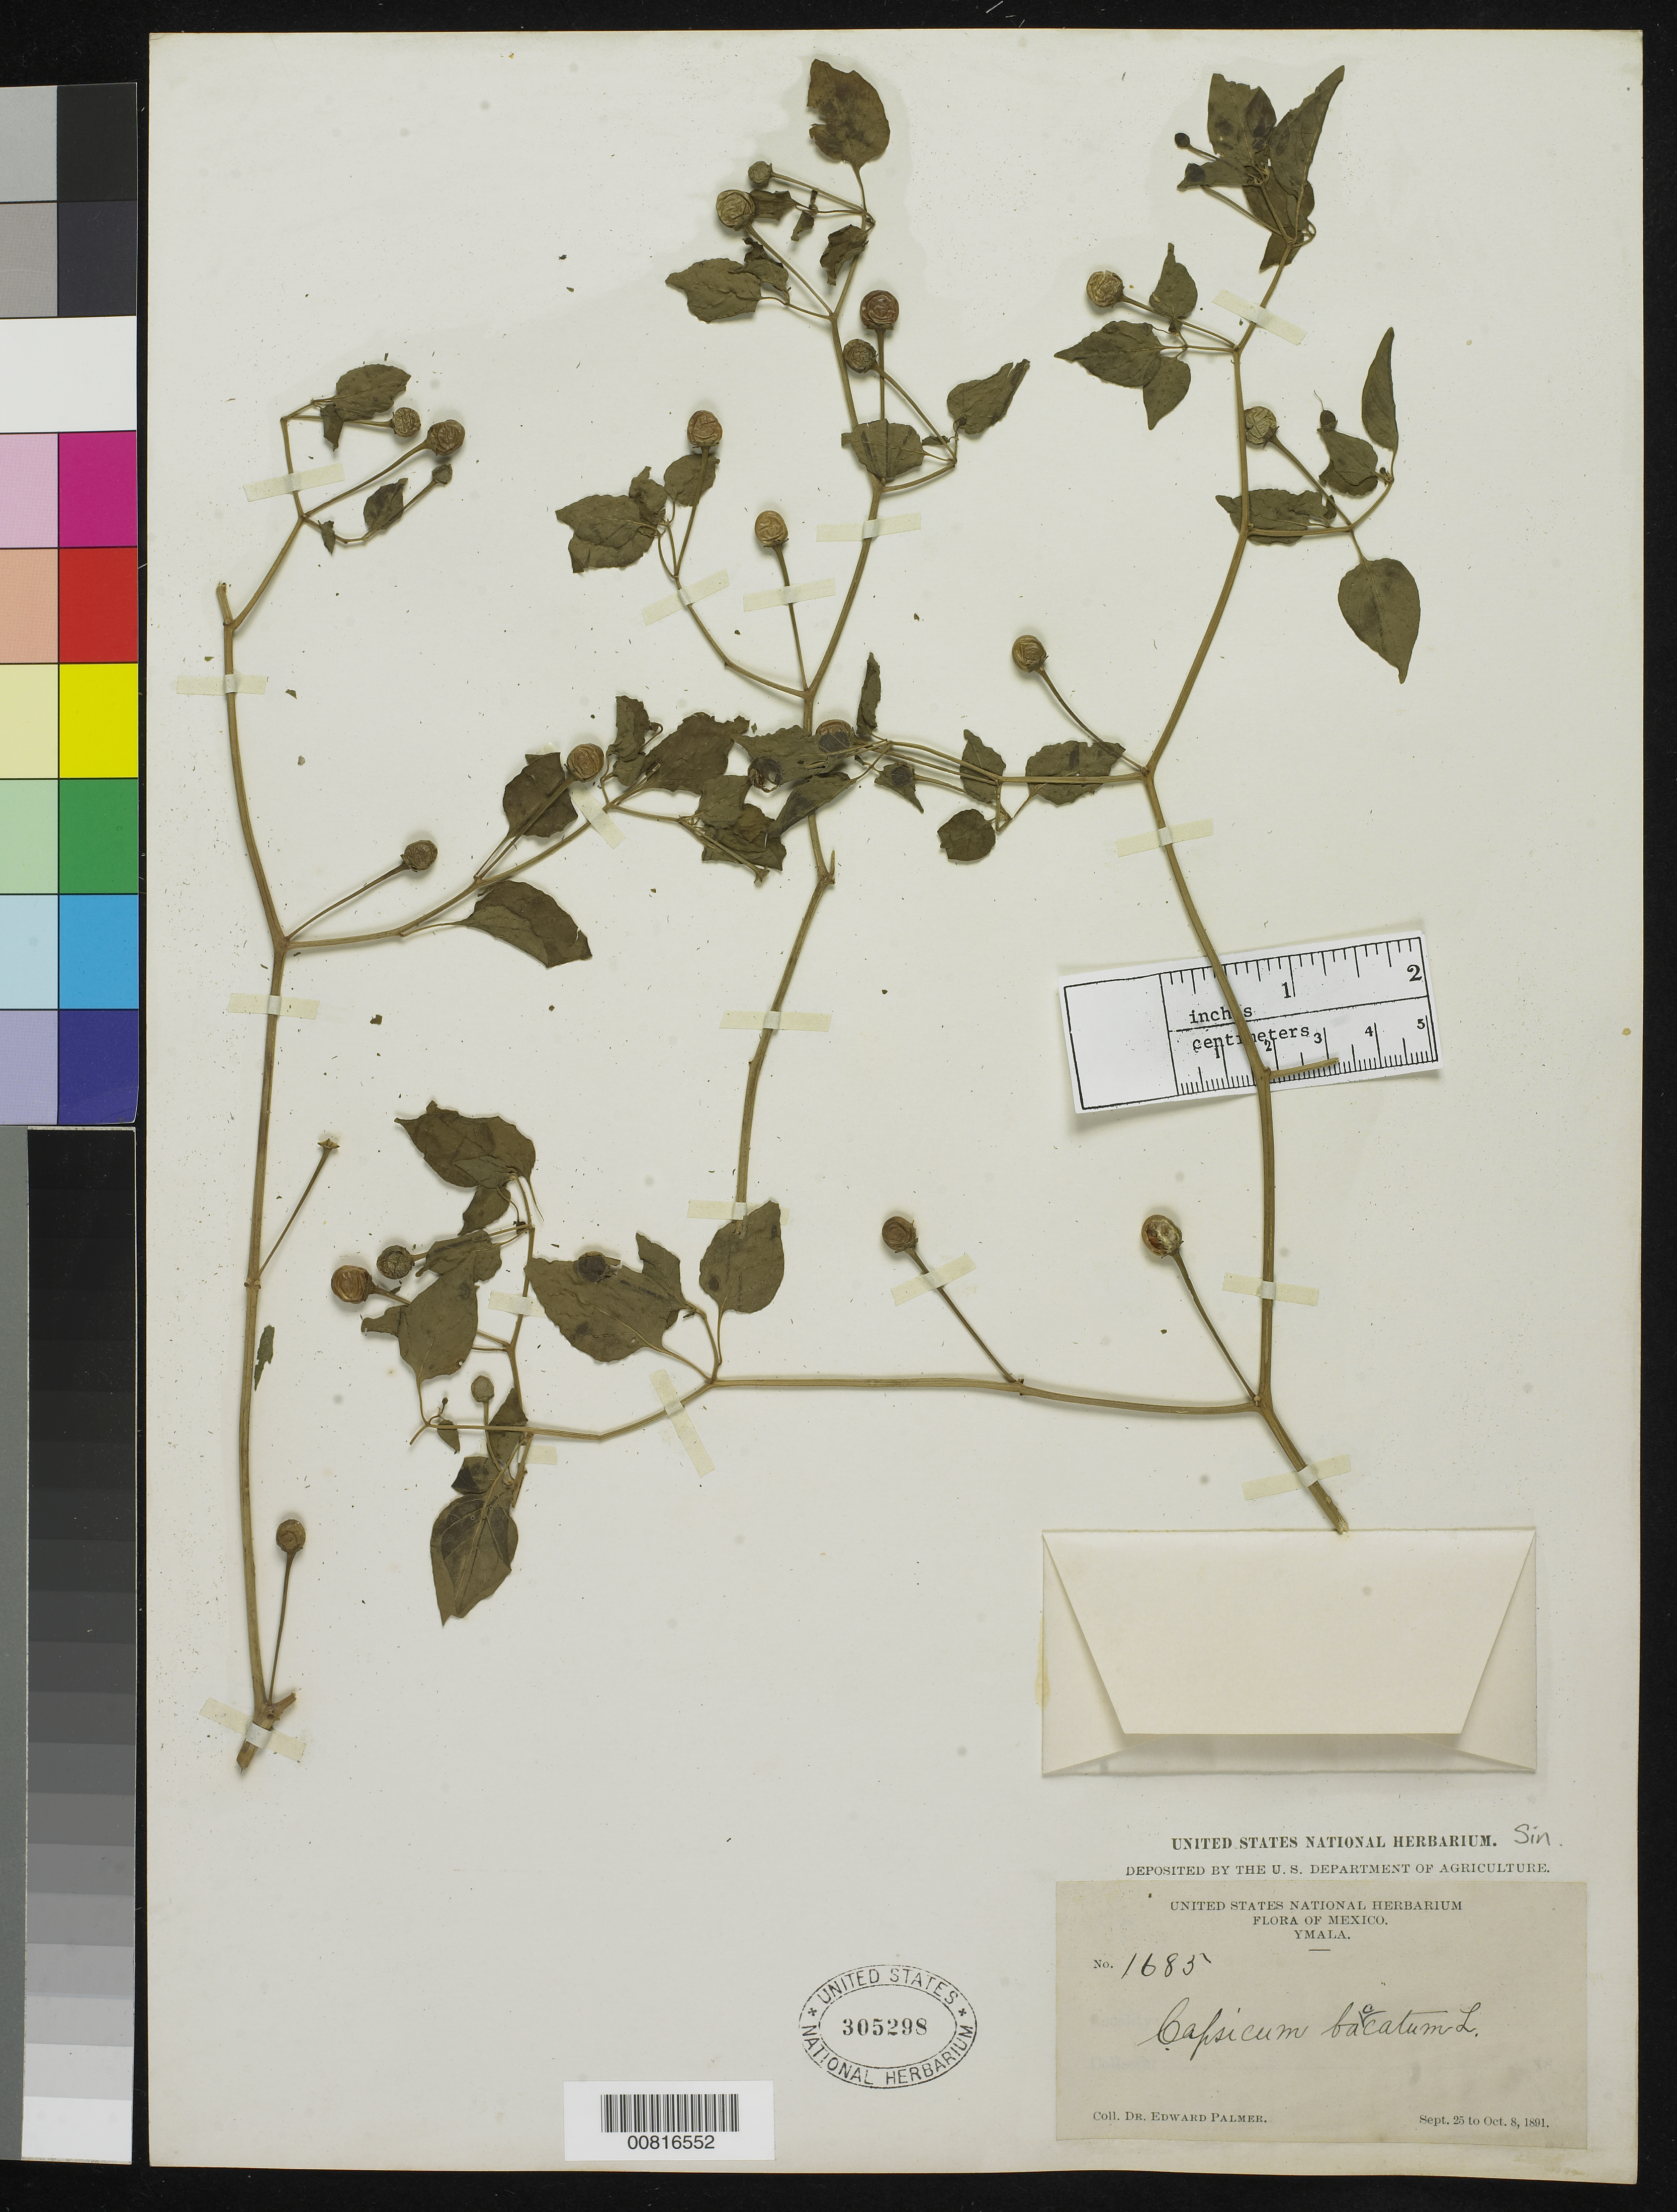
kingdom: Plantae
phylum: Tracheophyta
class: Magnoliopsida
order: Solanales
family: Solanaceae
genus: Capsicum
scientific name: Capsicum annuum var. glabriusculum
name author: (Dunal) Heiser & Pickersgill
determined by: Barboza, G. E., (CORD), Museo Botanico - Cordoba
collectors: E. Palmer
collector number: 1685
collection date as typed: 25 Sep 1891 to 08 Oct 1891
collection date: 1891-09-25/1891-10-08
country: Mexico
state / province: Sinaloa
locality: Ymala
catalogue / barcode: US 305298